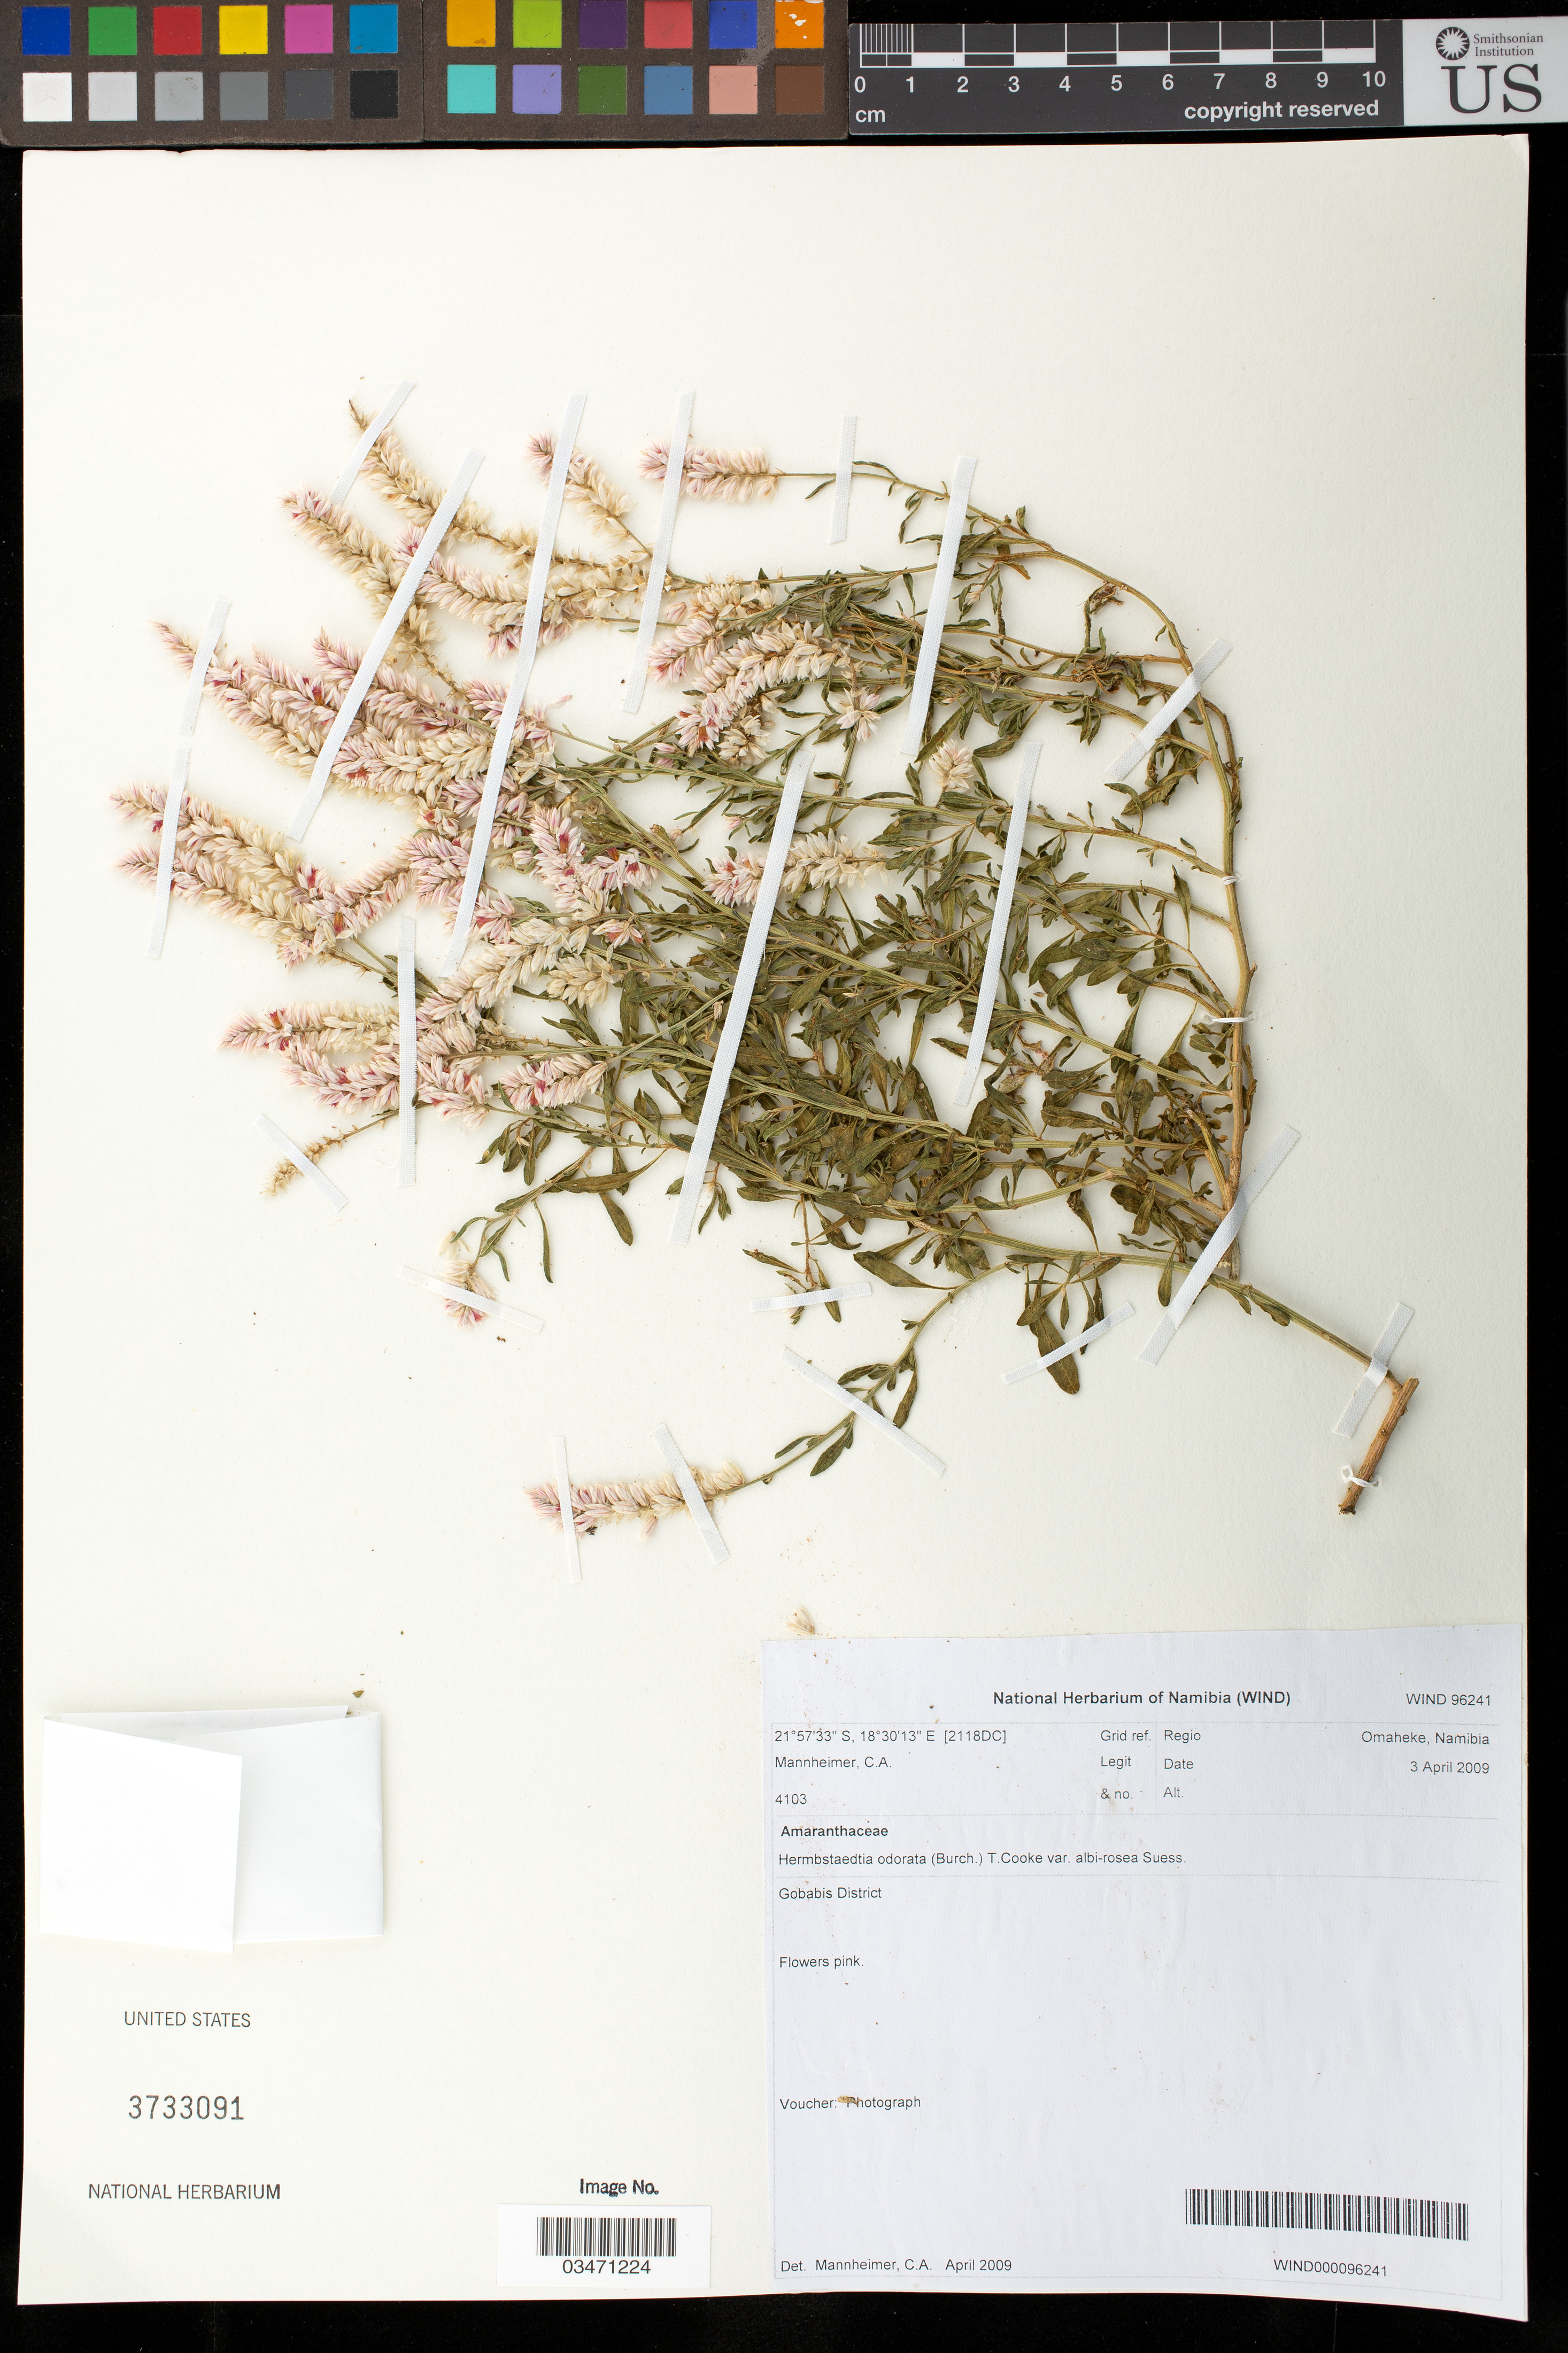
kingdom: Plantae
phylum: Tracheophyta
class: Magnoliopsida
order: Caryophyllales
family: Amaranthaceae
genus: Hermbstaedtia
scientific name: Hermbstaedtia odorata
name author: (Burch.) T. Cooke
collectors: C. A. Mannheimer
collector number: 4103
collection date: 2009-04-03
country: Namibia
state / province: Omaheke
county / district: Gobabis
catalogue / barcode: US 3733091